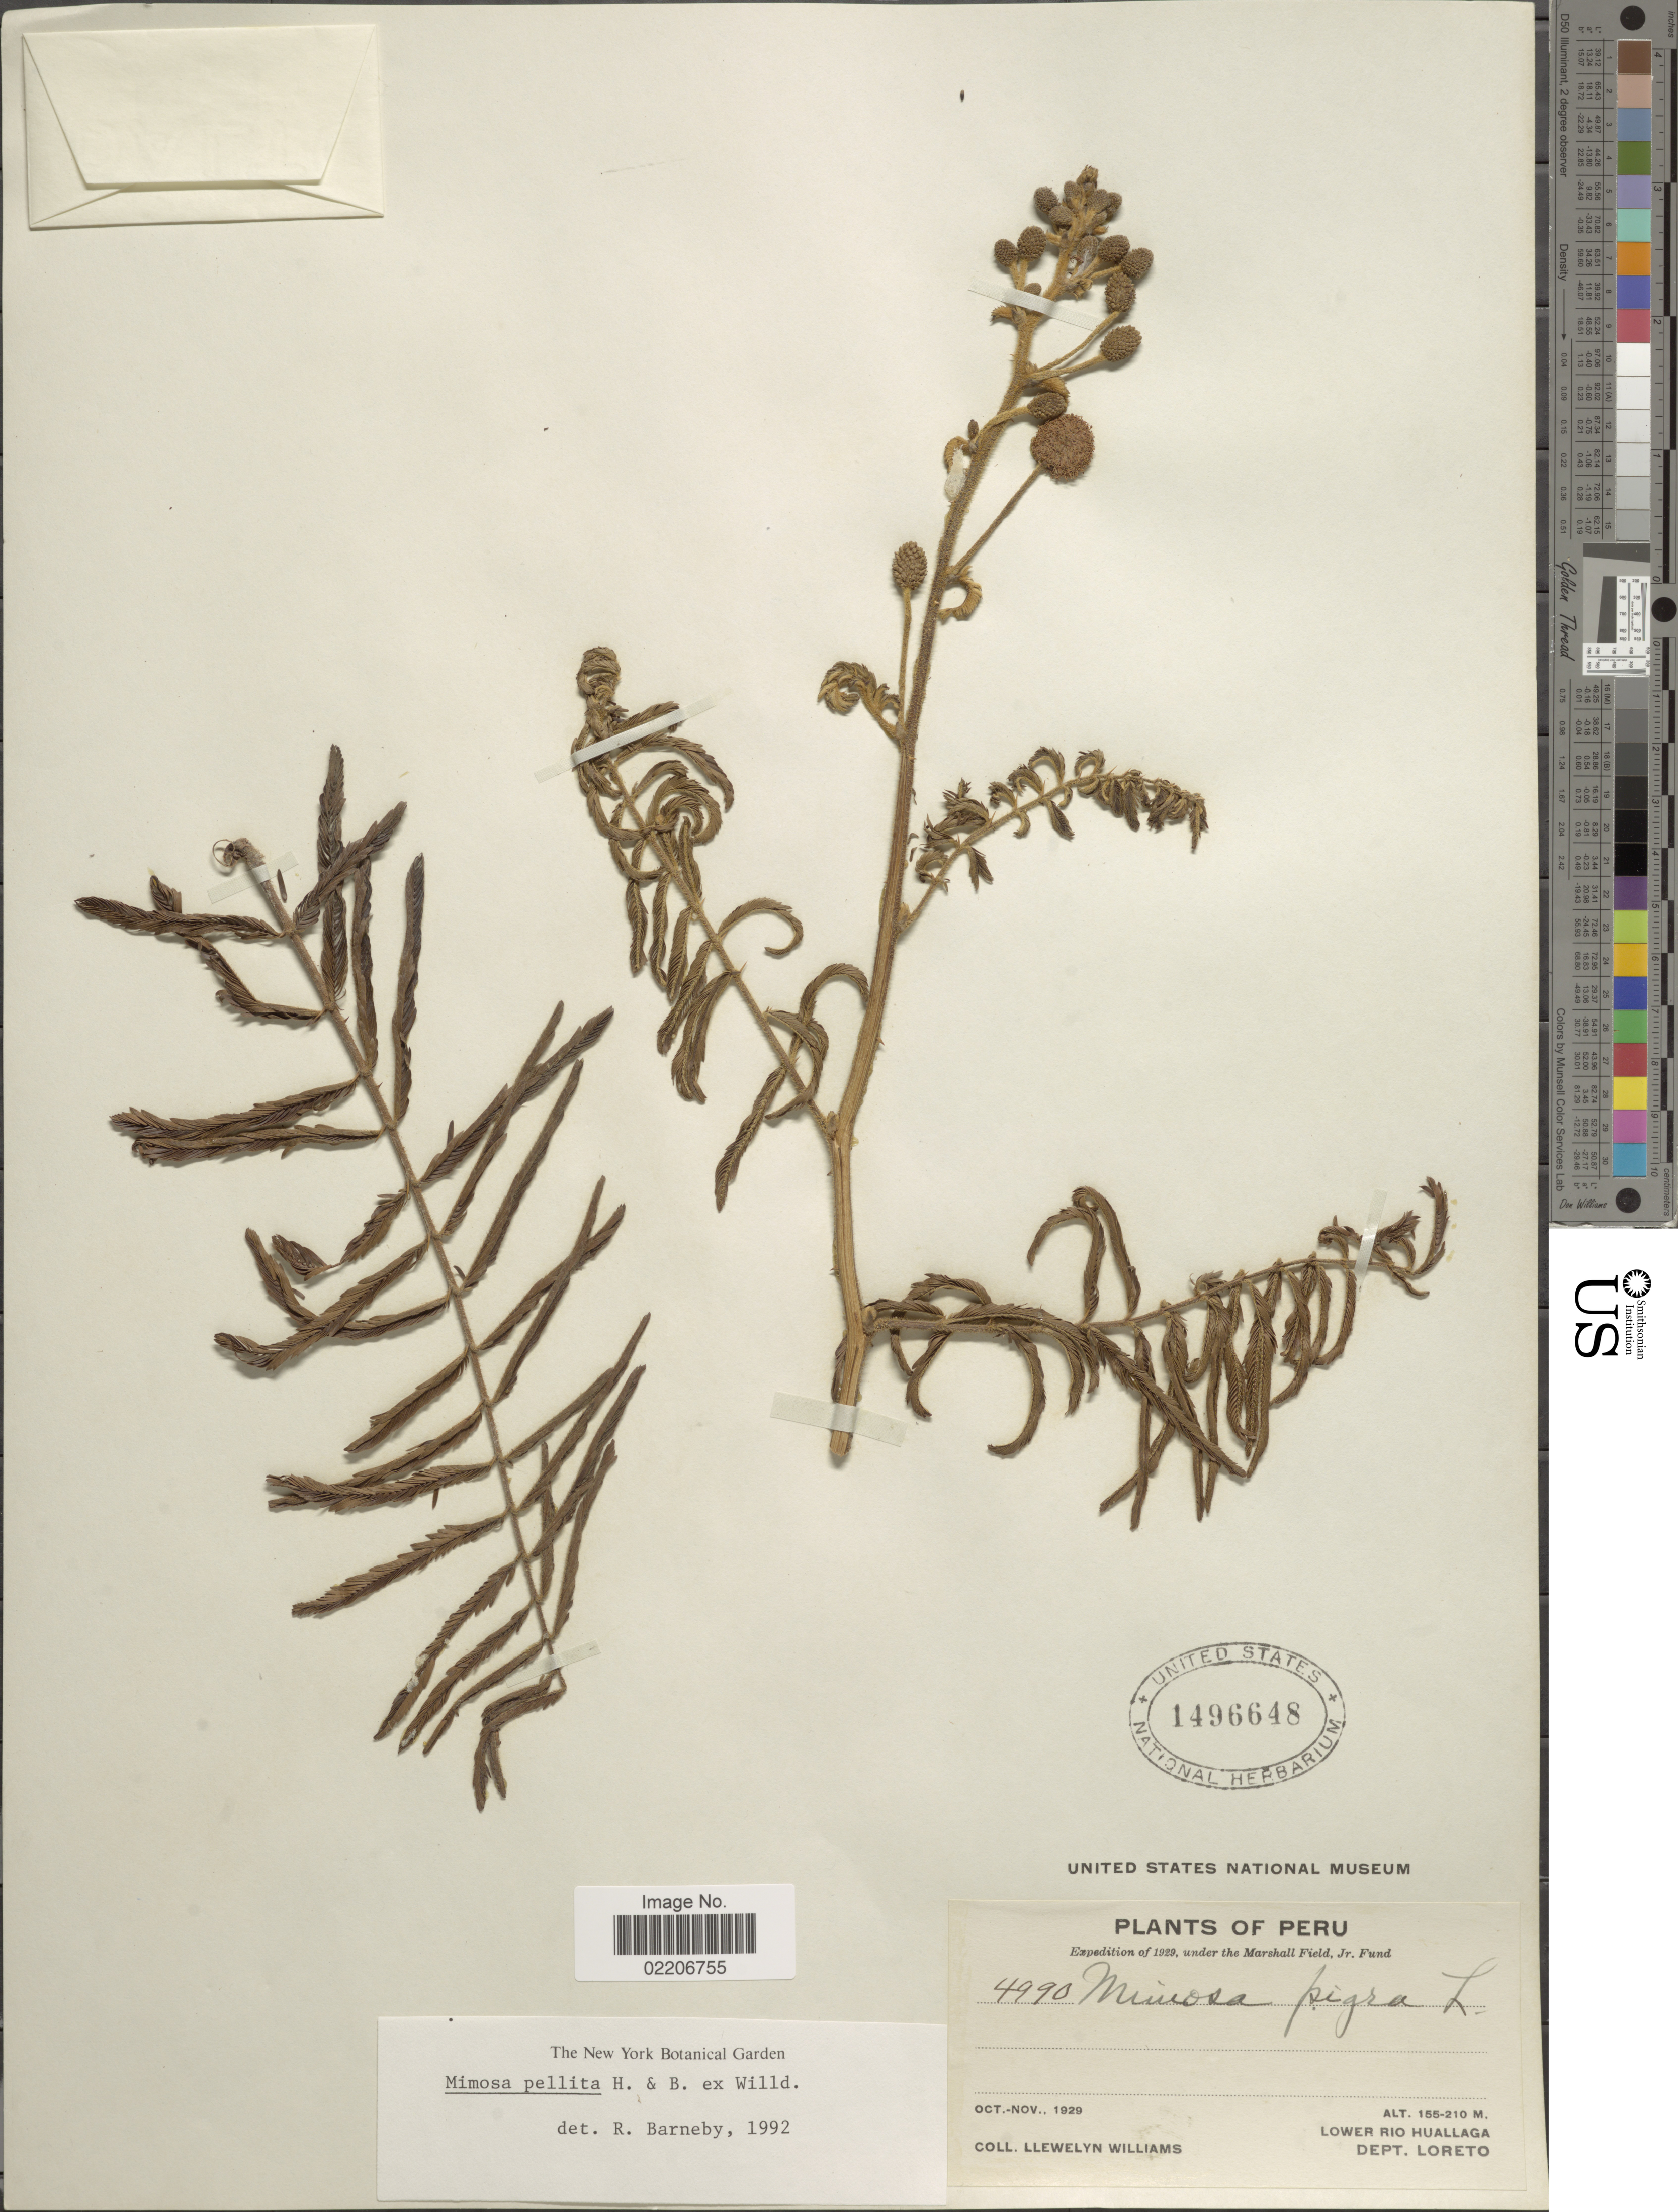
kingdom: Plantae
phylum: Tracheophyta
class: Magnoliopsida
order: Fabales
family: Fabaceae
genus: Mimosa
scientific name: Mimosa pellita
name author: Humb. & Bonpl. ex Willd.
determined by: Barneby, Rupert C., (NY)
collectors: Ll. Williams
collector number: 4990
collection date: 1929-10/1929-11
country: Peru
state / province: Loreto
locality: Lower Rio Huallaga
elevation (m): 155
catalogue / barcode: US 1496648